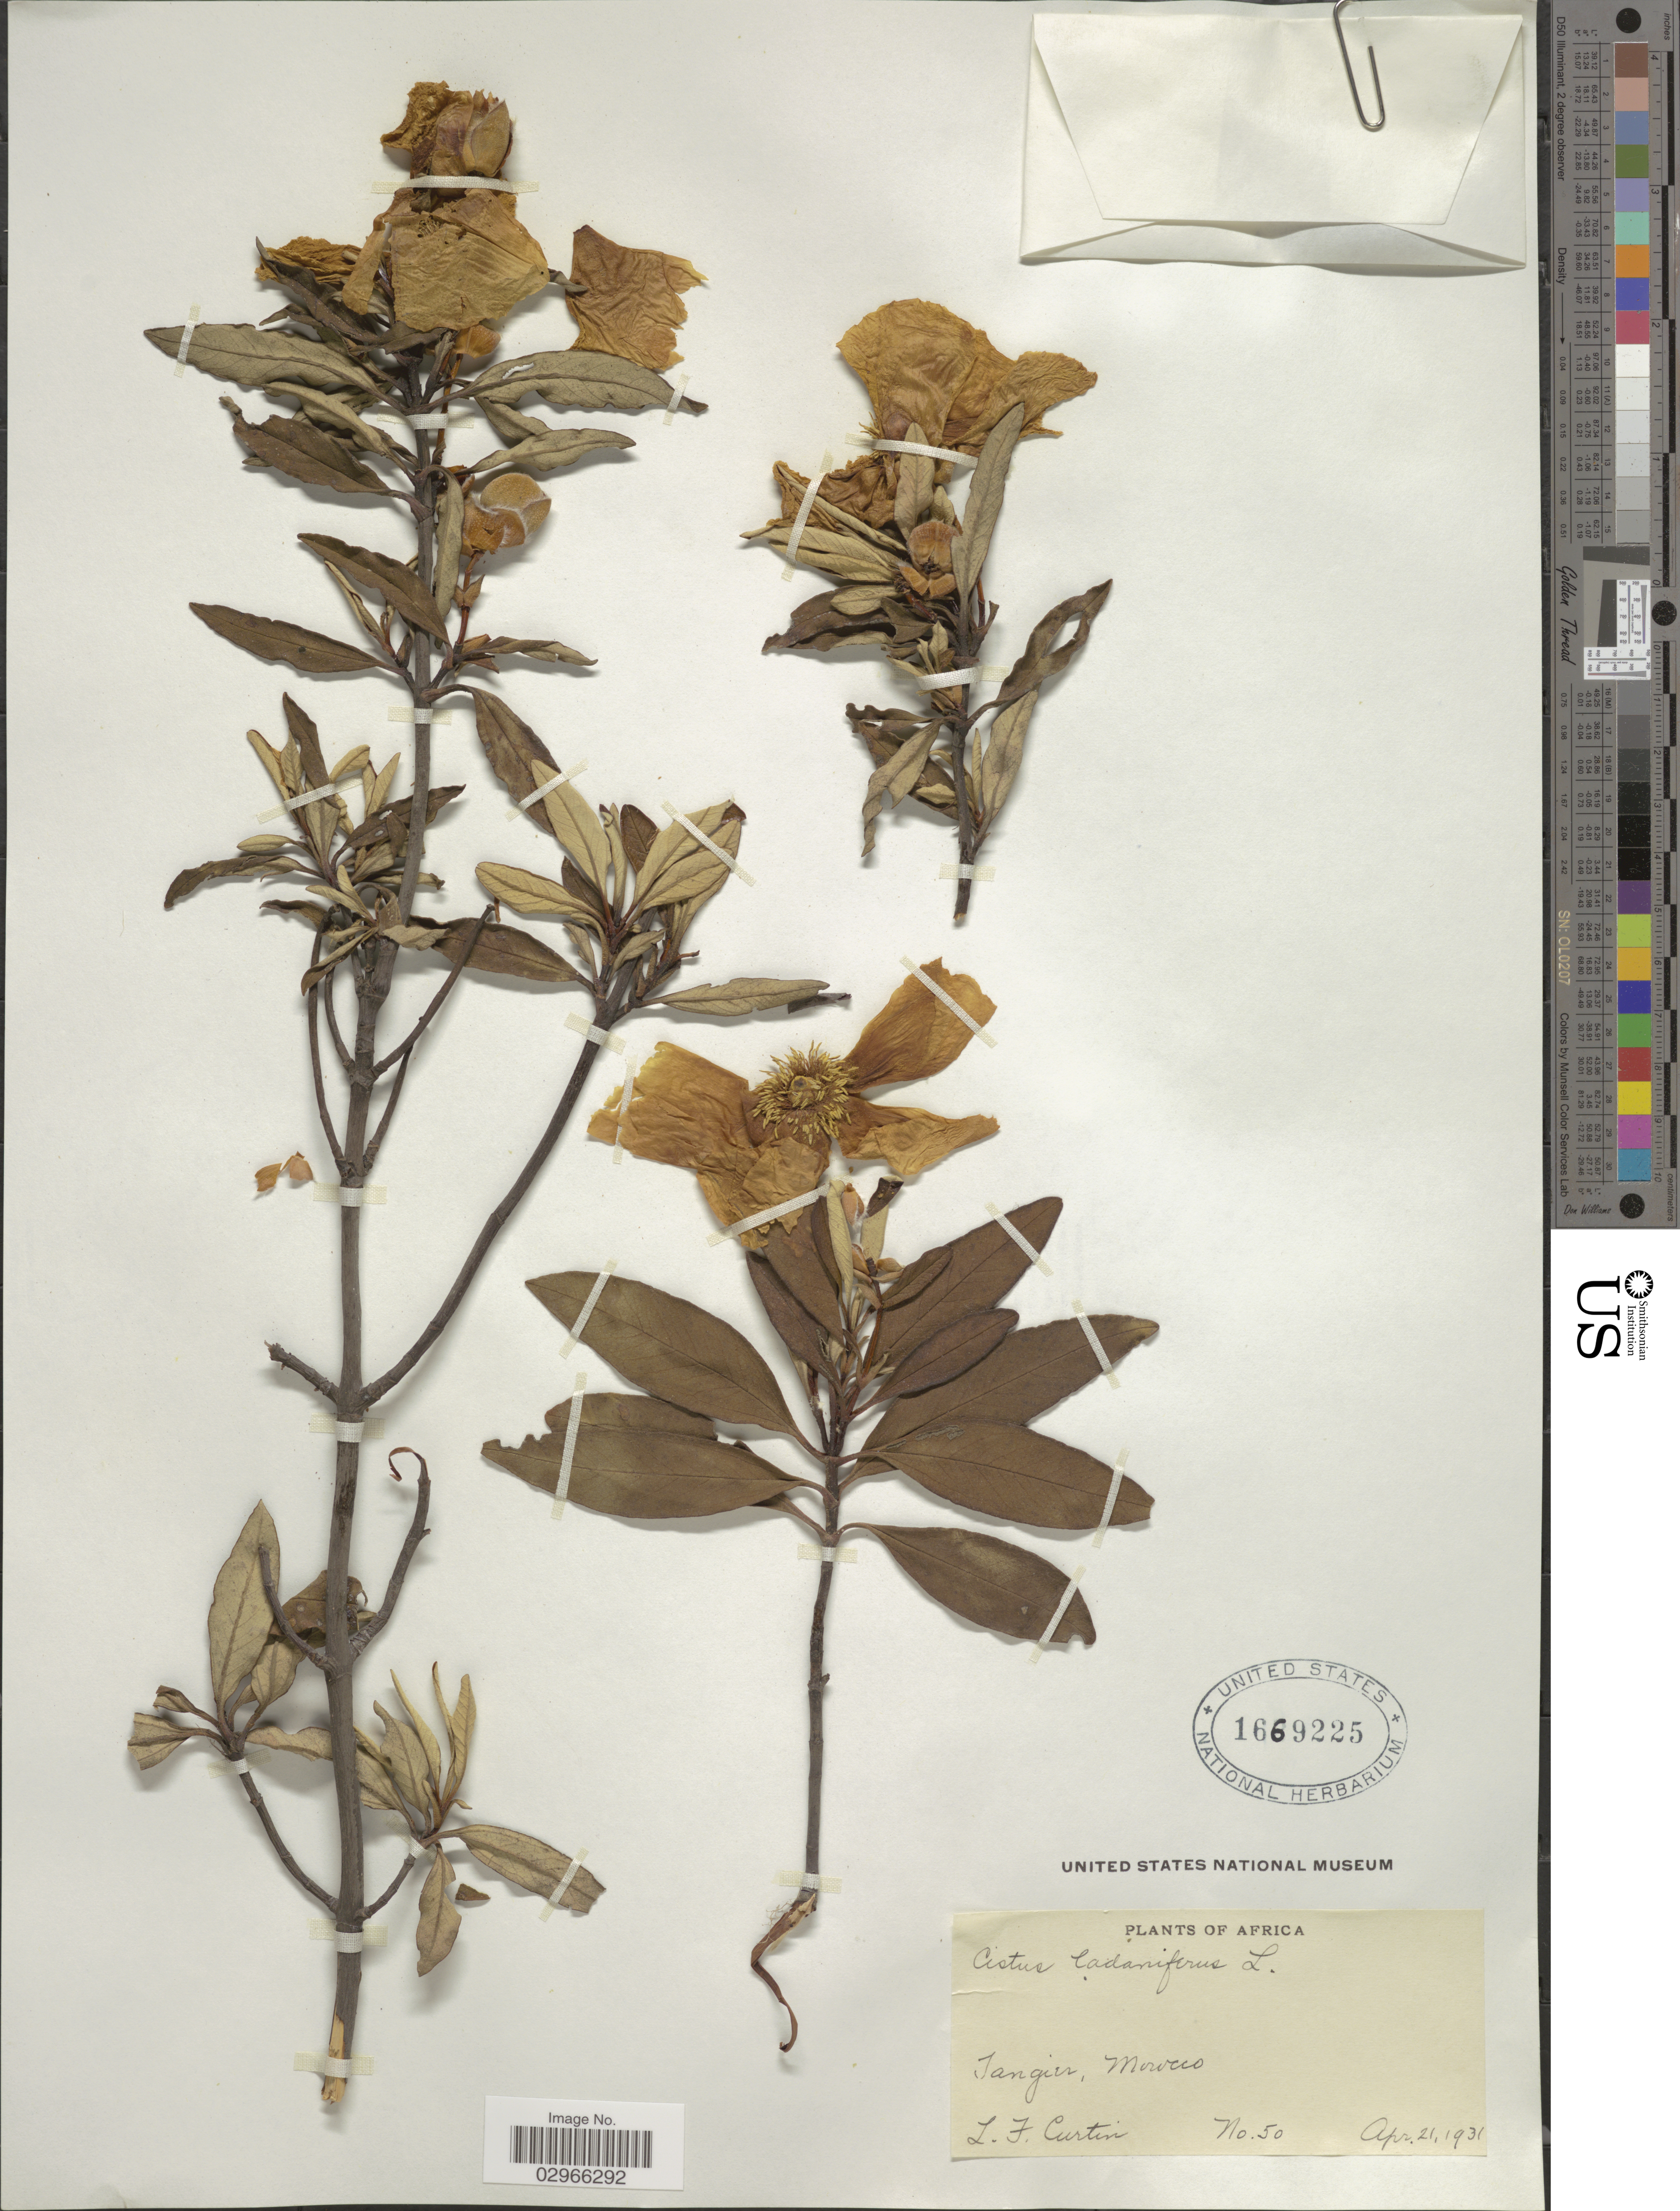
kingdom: Plantae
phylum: Tracheophyta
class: Magnoliopsida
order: Malvales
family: Cistaceae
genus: Cistus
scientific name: Cistus ladanifer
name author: L.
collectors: L. Curtin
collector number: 50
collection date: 1931-04-21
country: Morocco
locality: Tangier.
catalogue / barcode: US 1669225